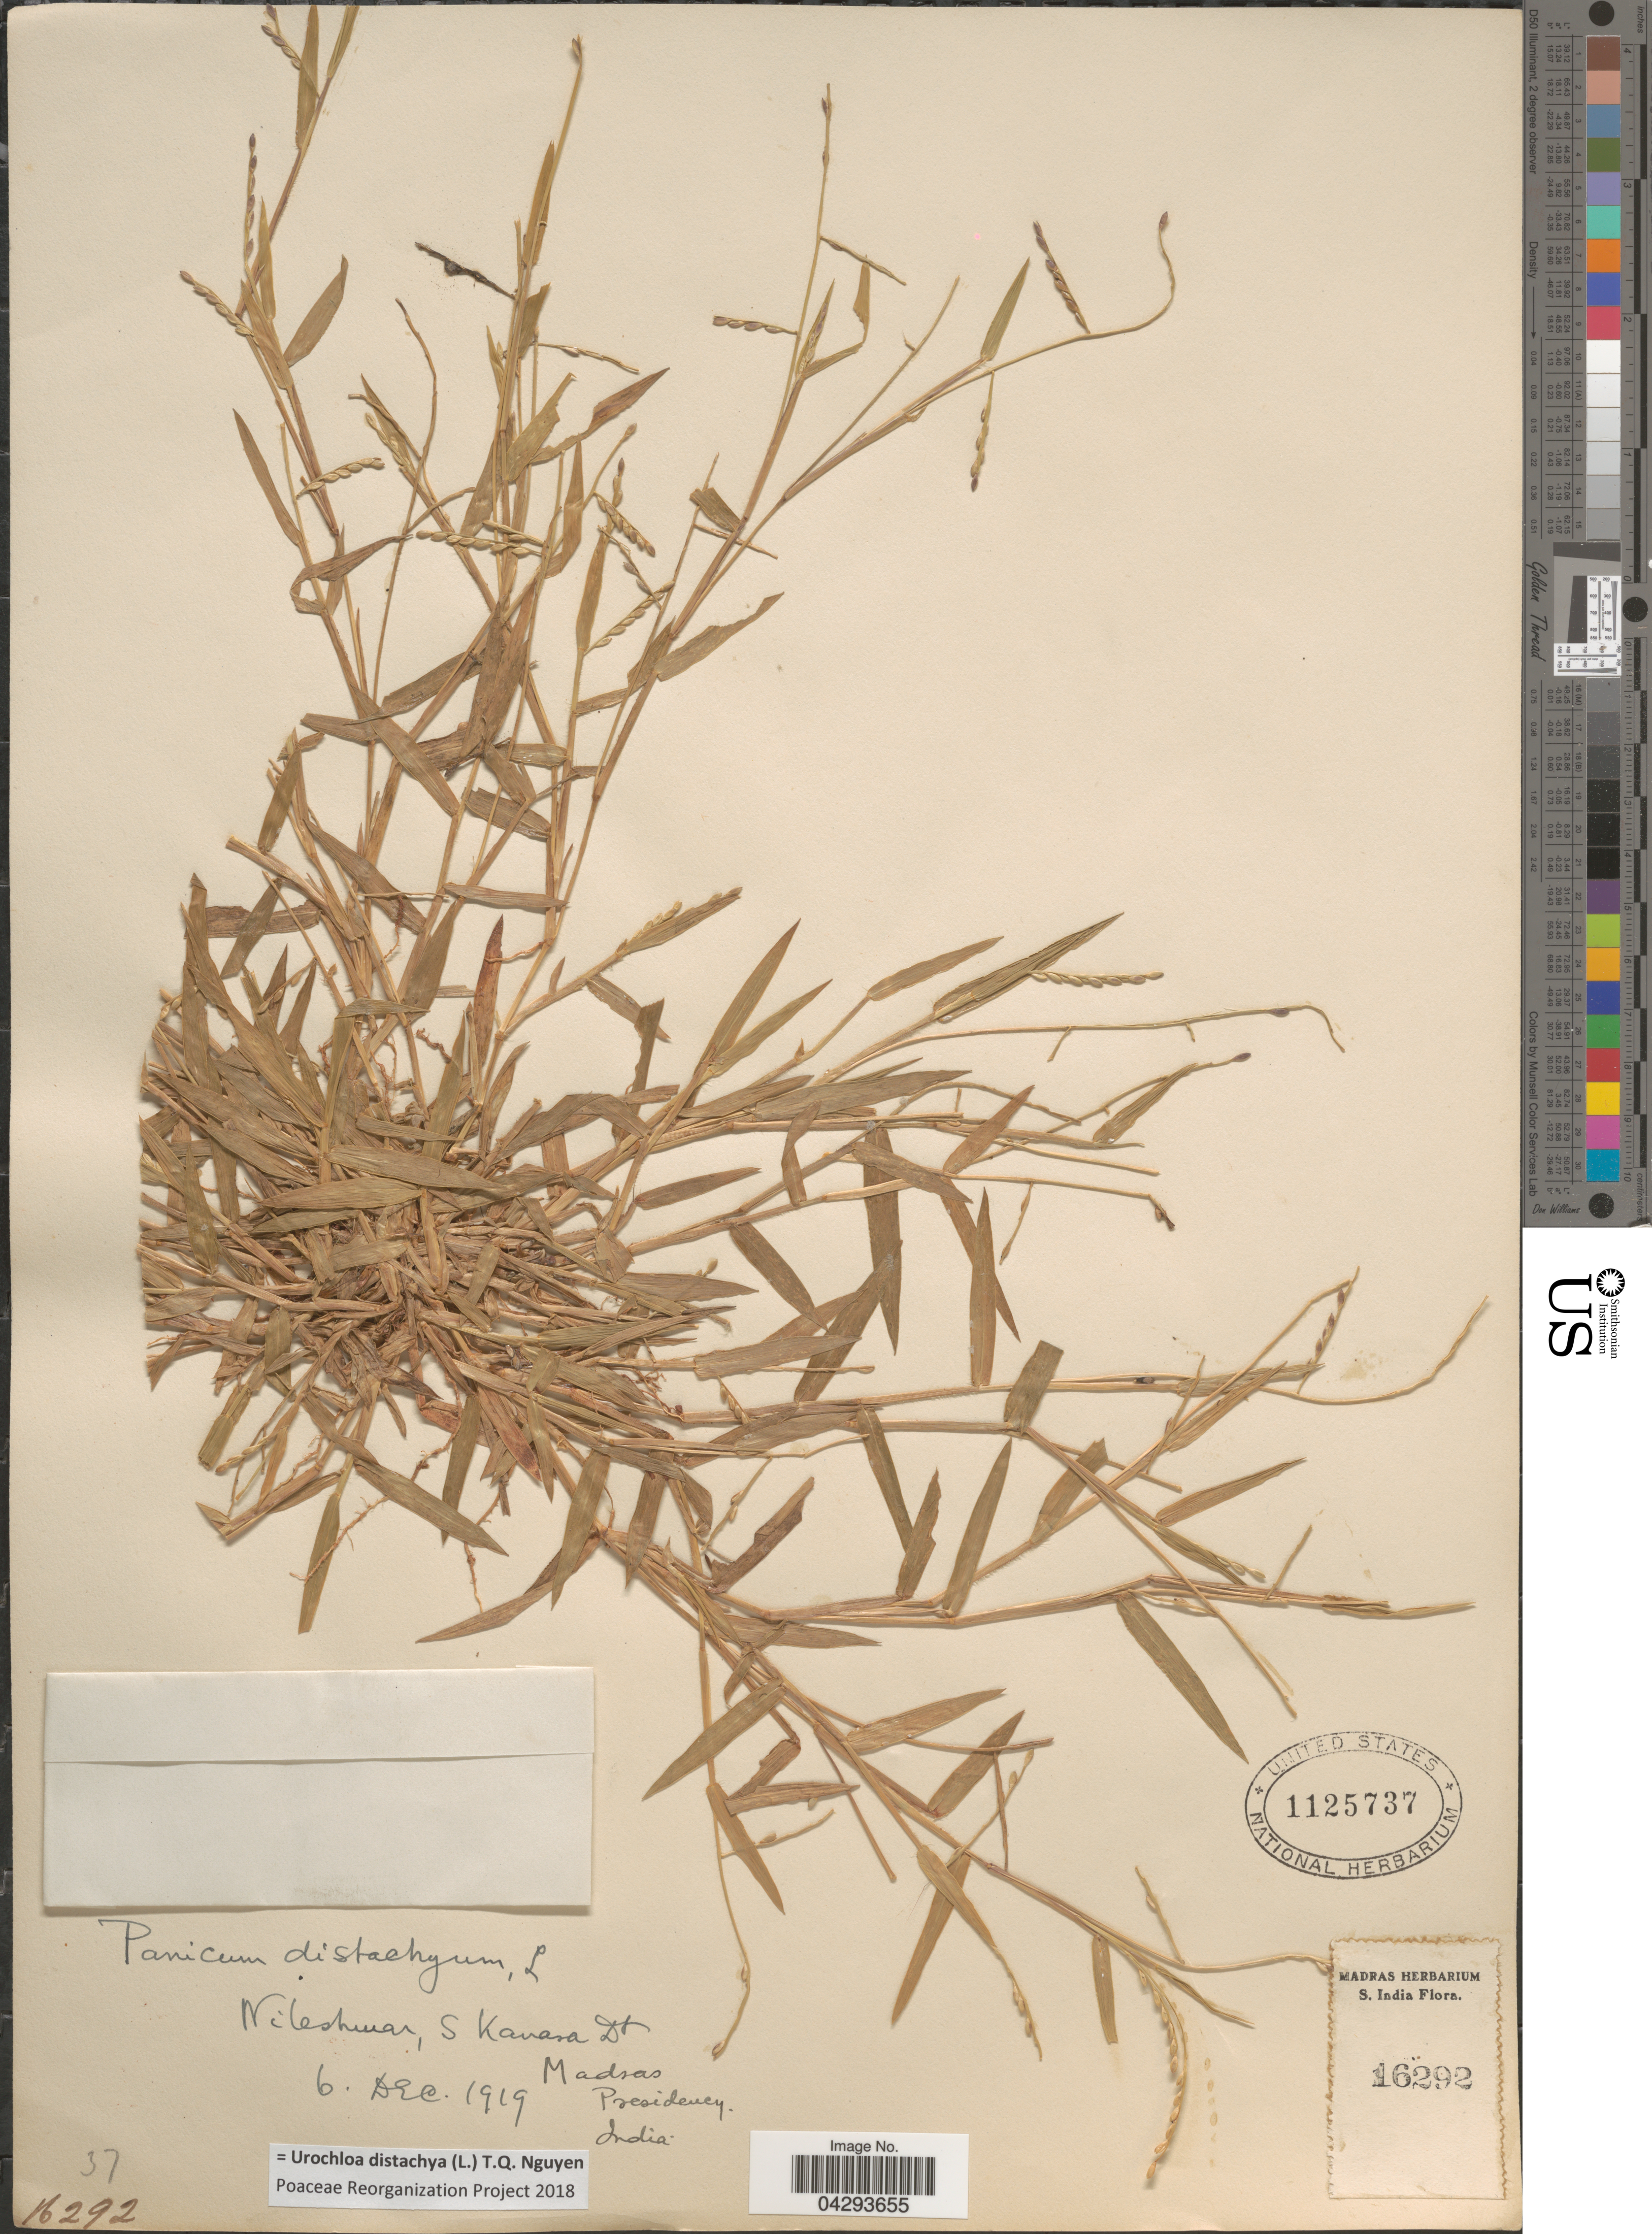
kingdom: Plantae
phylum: Tracheophyta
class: Liliopsida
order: Poales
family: Poaceae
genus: Urochloa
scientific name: Urochloa distachya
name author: (L.) T.Q. Nguyen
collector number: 16292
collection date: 1919-12-06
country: India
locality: Nileshwar, S. Kavara Dt. Presidency. S. India.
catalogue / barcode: US 1125737